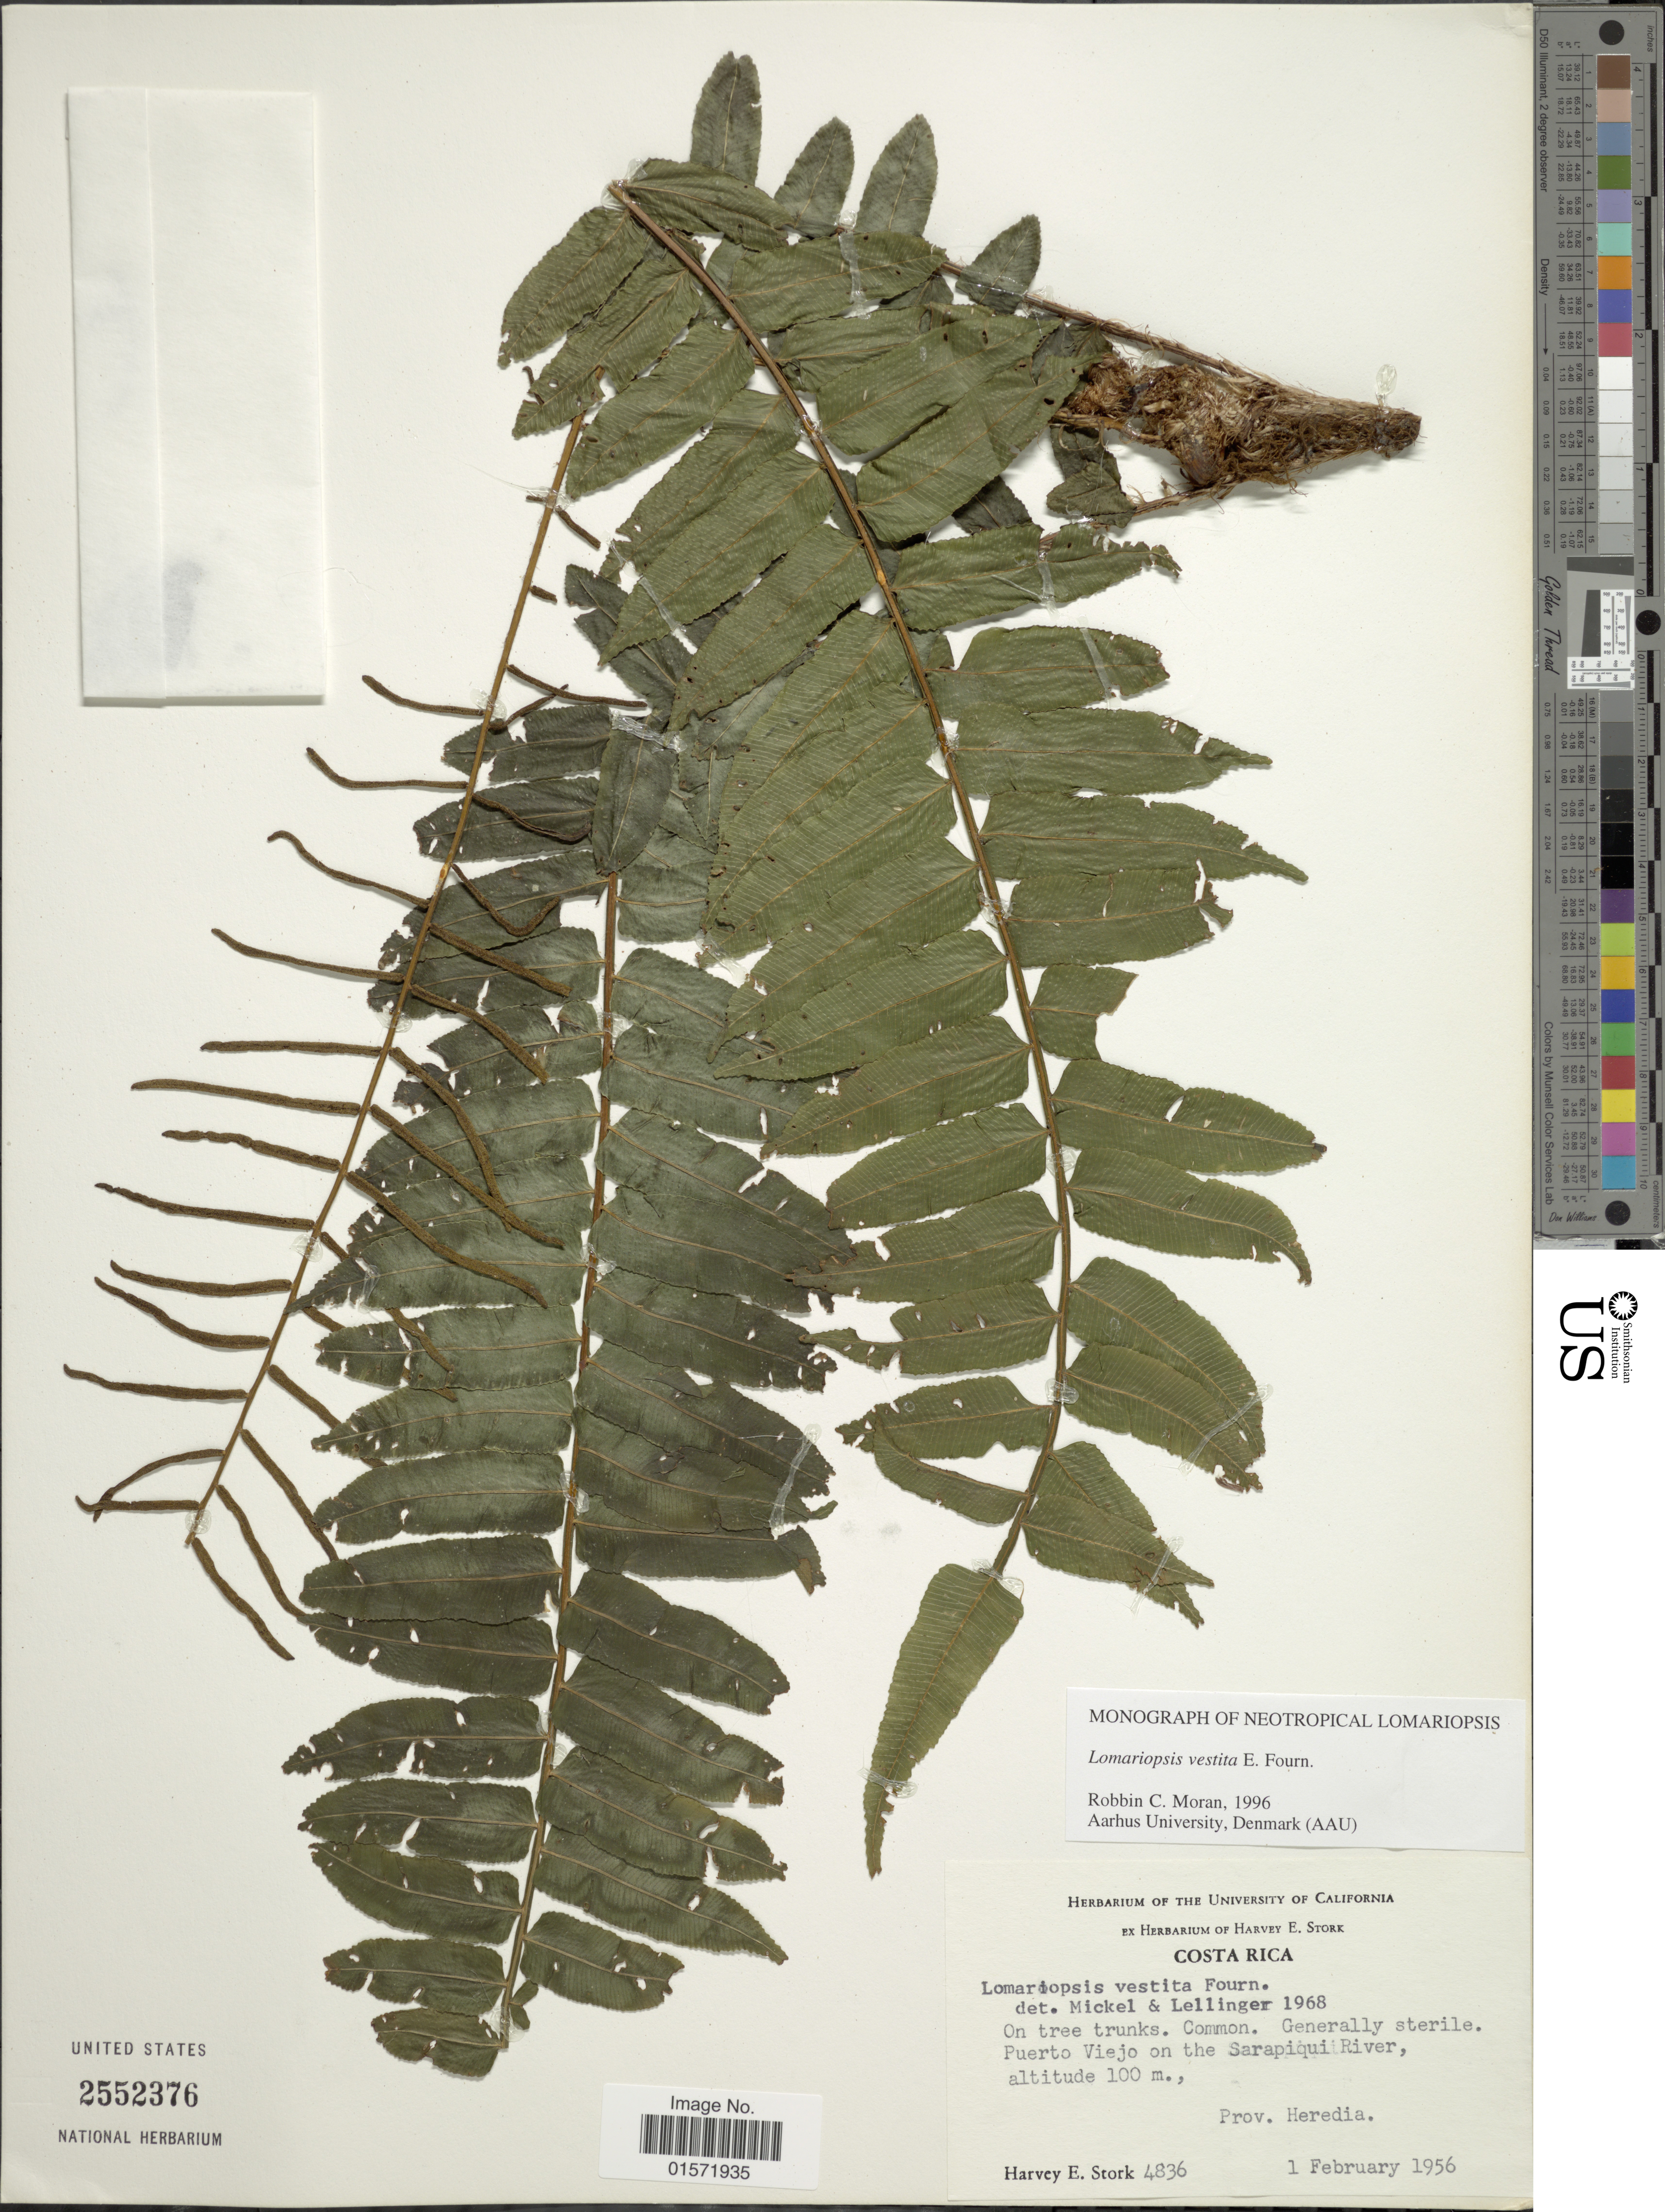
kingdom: Plantae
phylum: Tracheophyta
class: Polypodiopsida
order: Polypodiales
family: Lomariopsidaceae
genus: Lomariopsis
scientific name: Lomariopsis vestita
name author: E. Fourn.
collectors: H. E. Stork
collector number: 4836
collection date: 1956-02-01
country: Costa Rica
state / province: Heredia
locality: Puerto Viejo on the Sarapiqui River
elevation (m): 100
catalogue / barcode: US 2552376